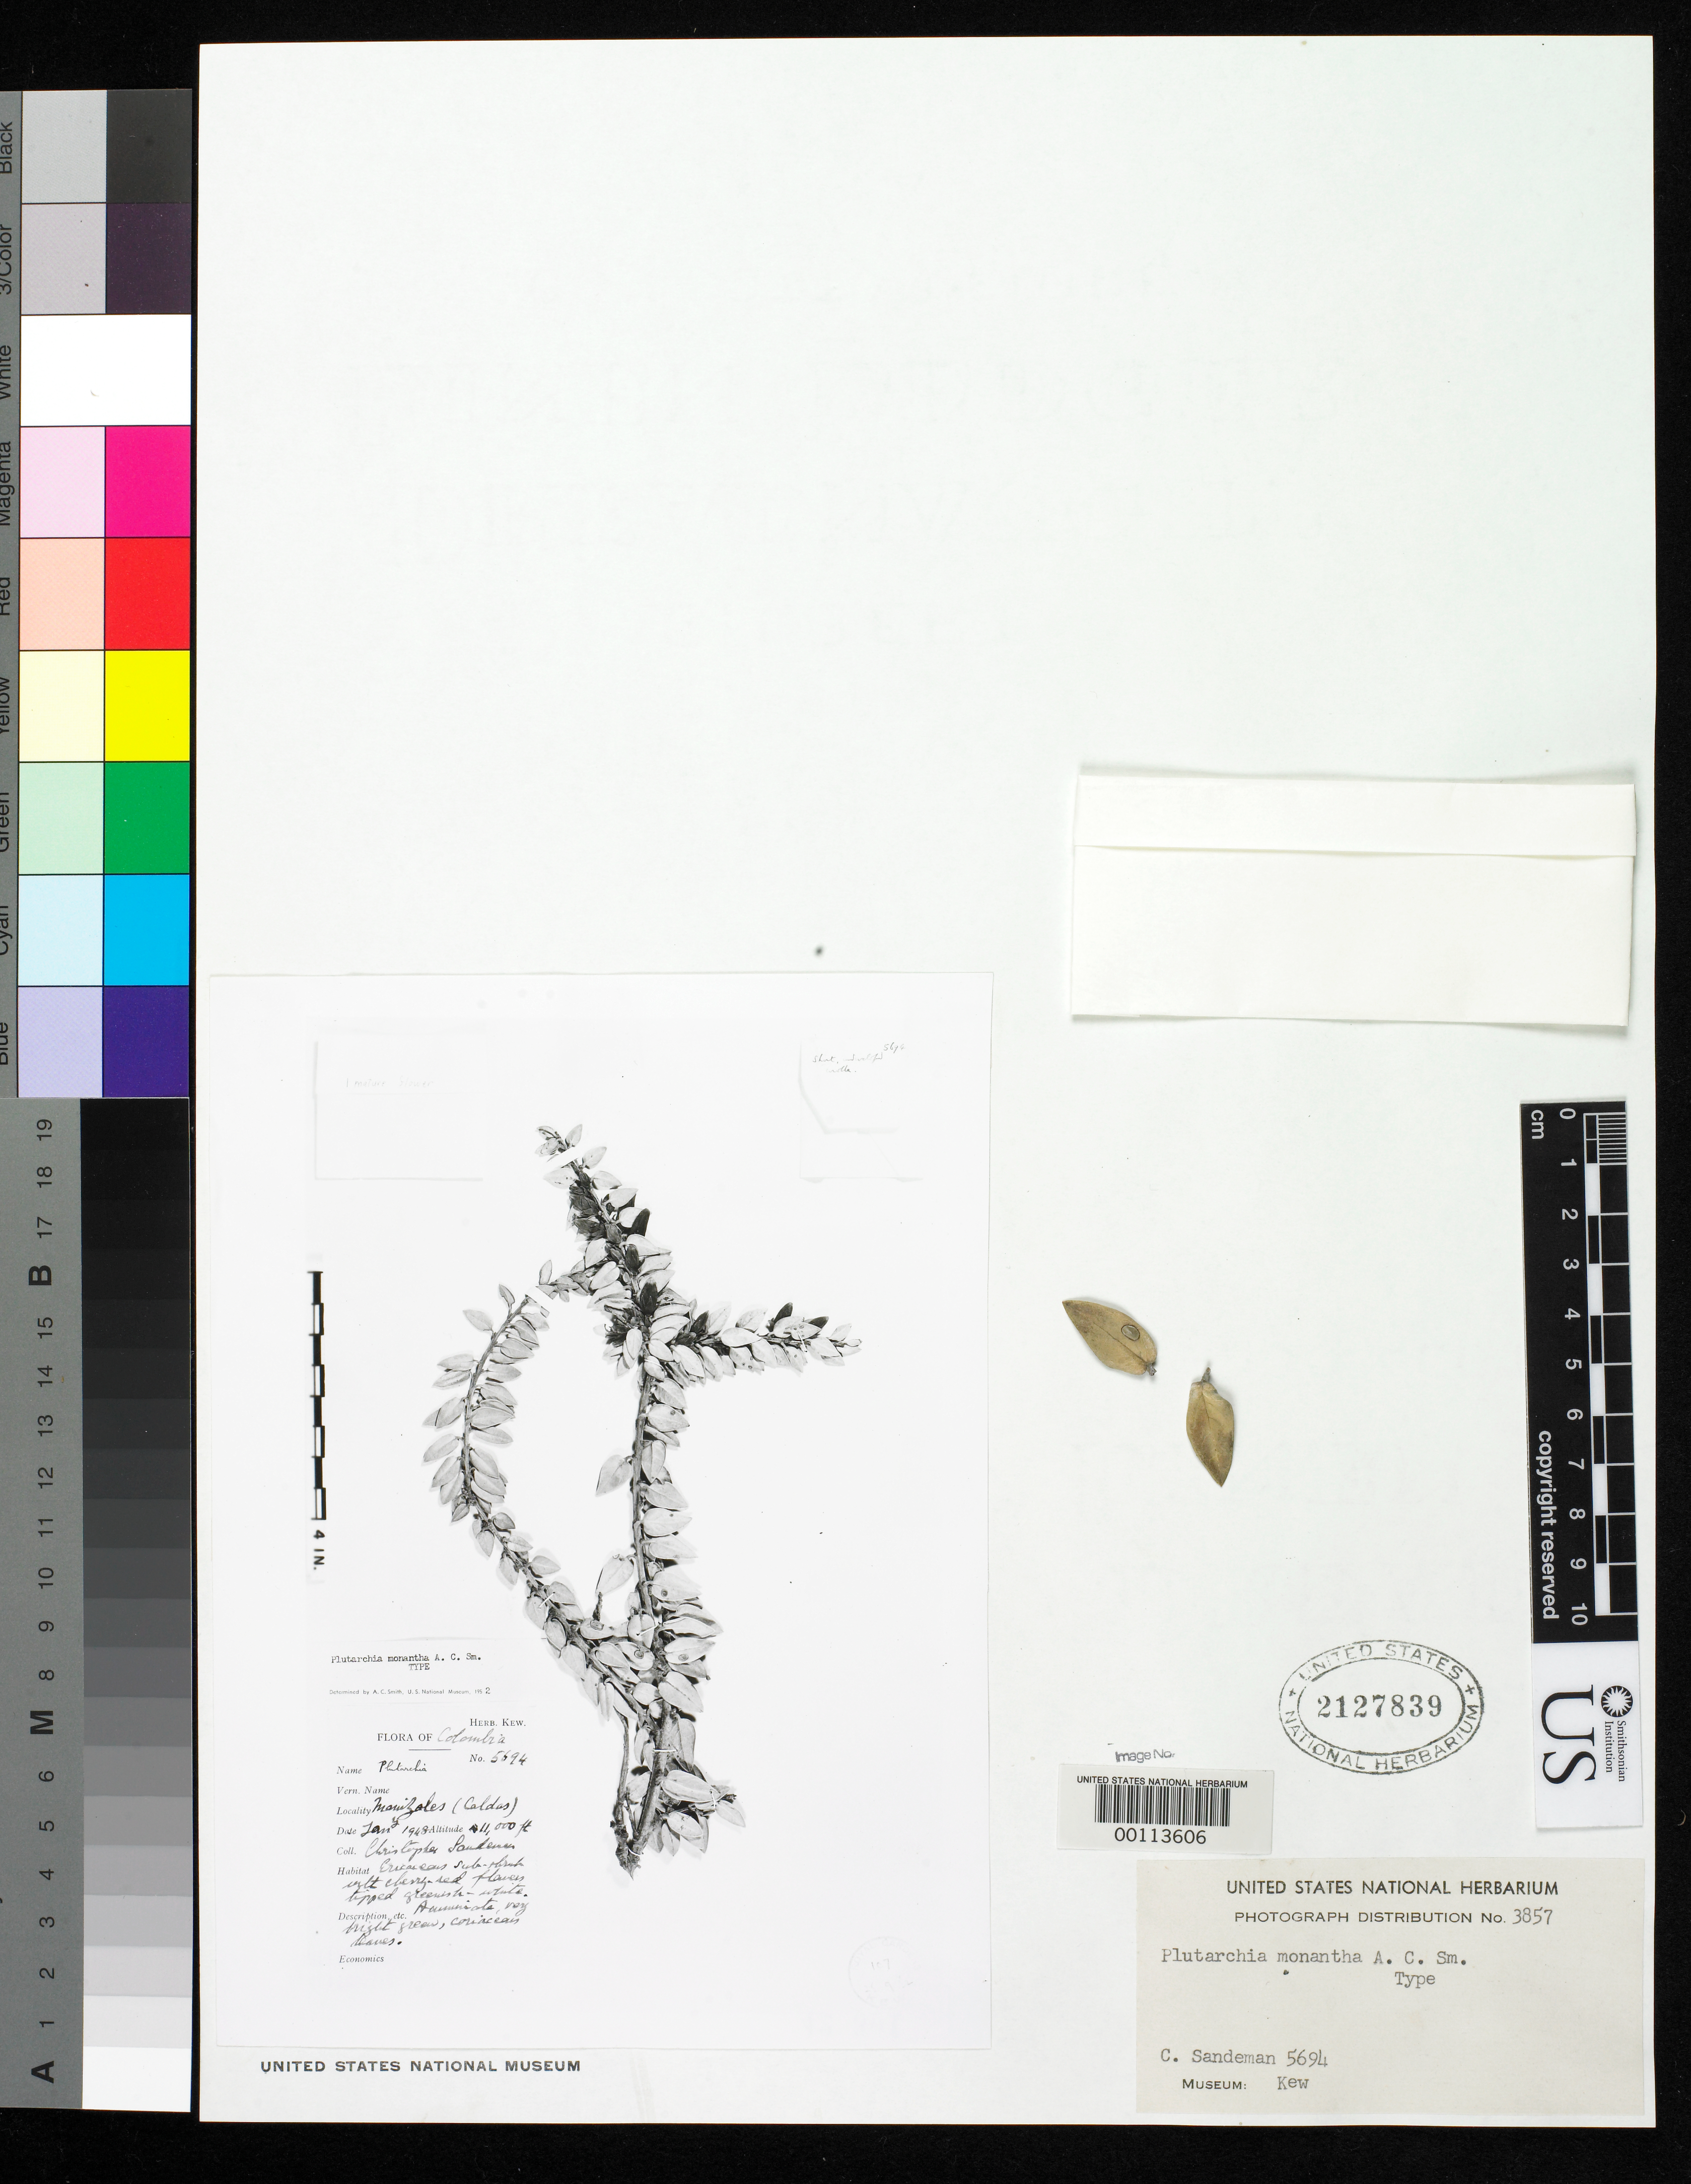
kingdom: Plantae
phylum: Tracheophyta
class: Magnoliopsida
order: Ericales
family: Ericaceae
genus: Plutarchia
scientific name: Plutarchia monantha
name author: A.C. Sm.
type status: Isotype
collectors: C. Sandeman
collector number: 5694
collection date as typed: Jan 1948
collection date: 1948-01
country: Colombia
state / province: Caldas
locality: Vicinity of Manizales.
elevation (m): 3300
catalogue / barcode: US 2127839